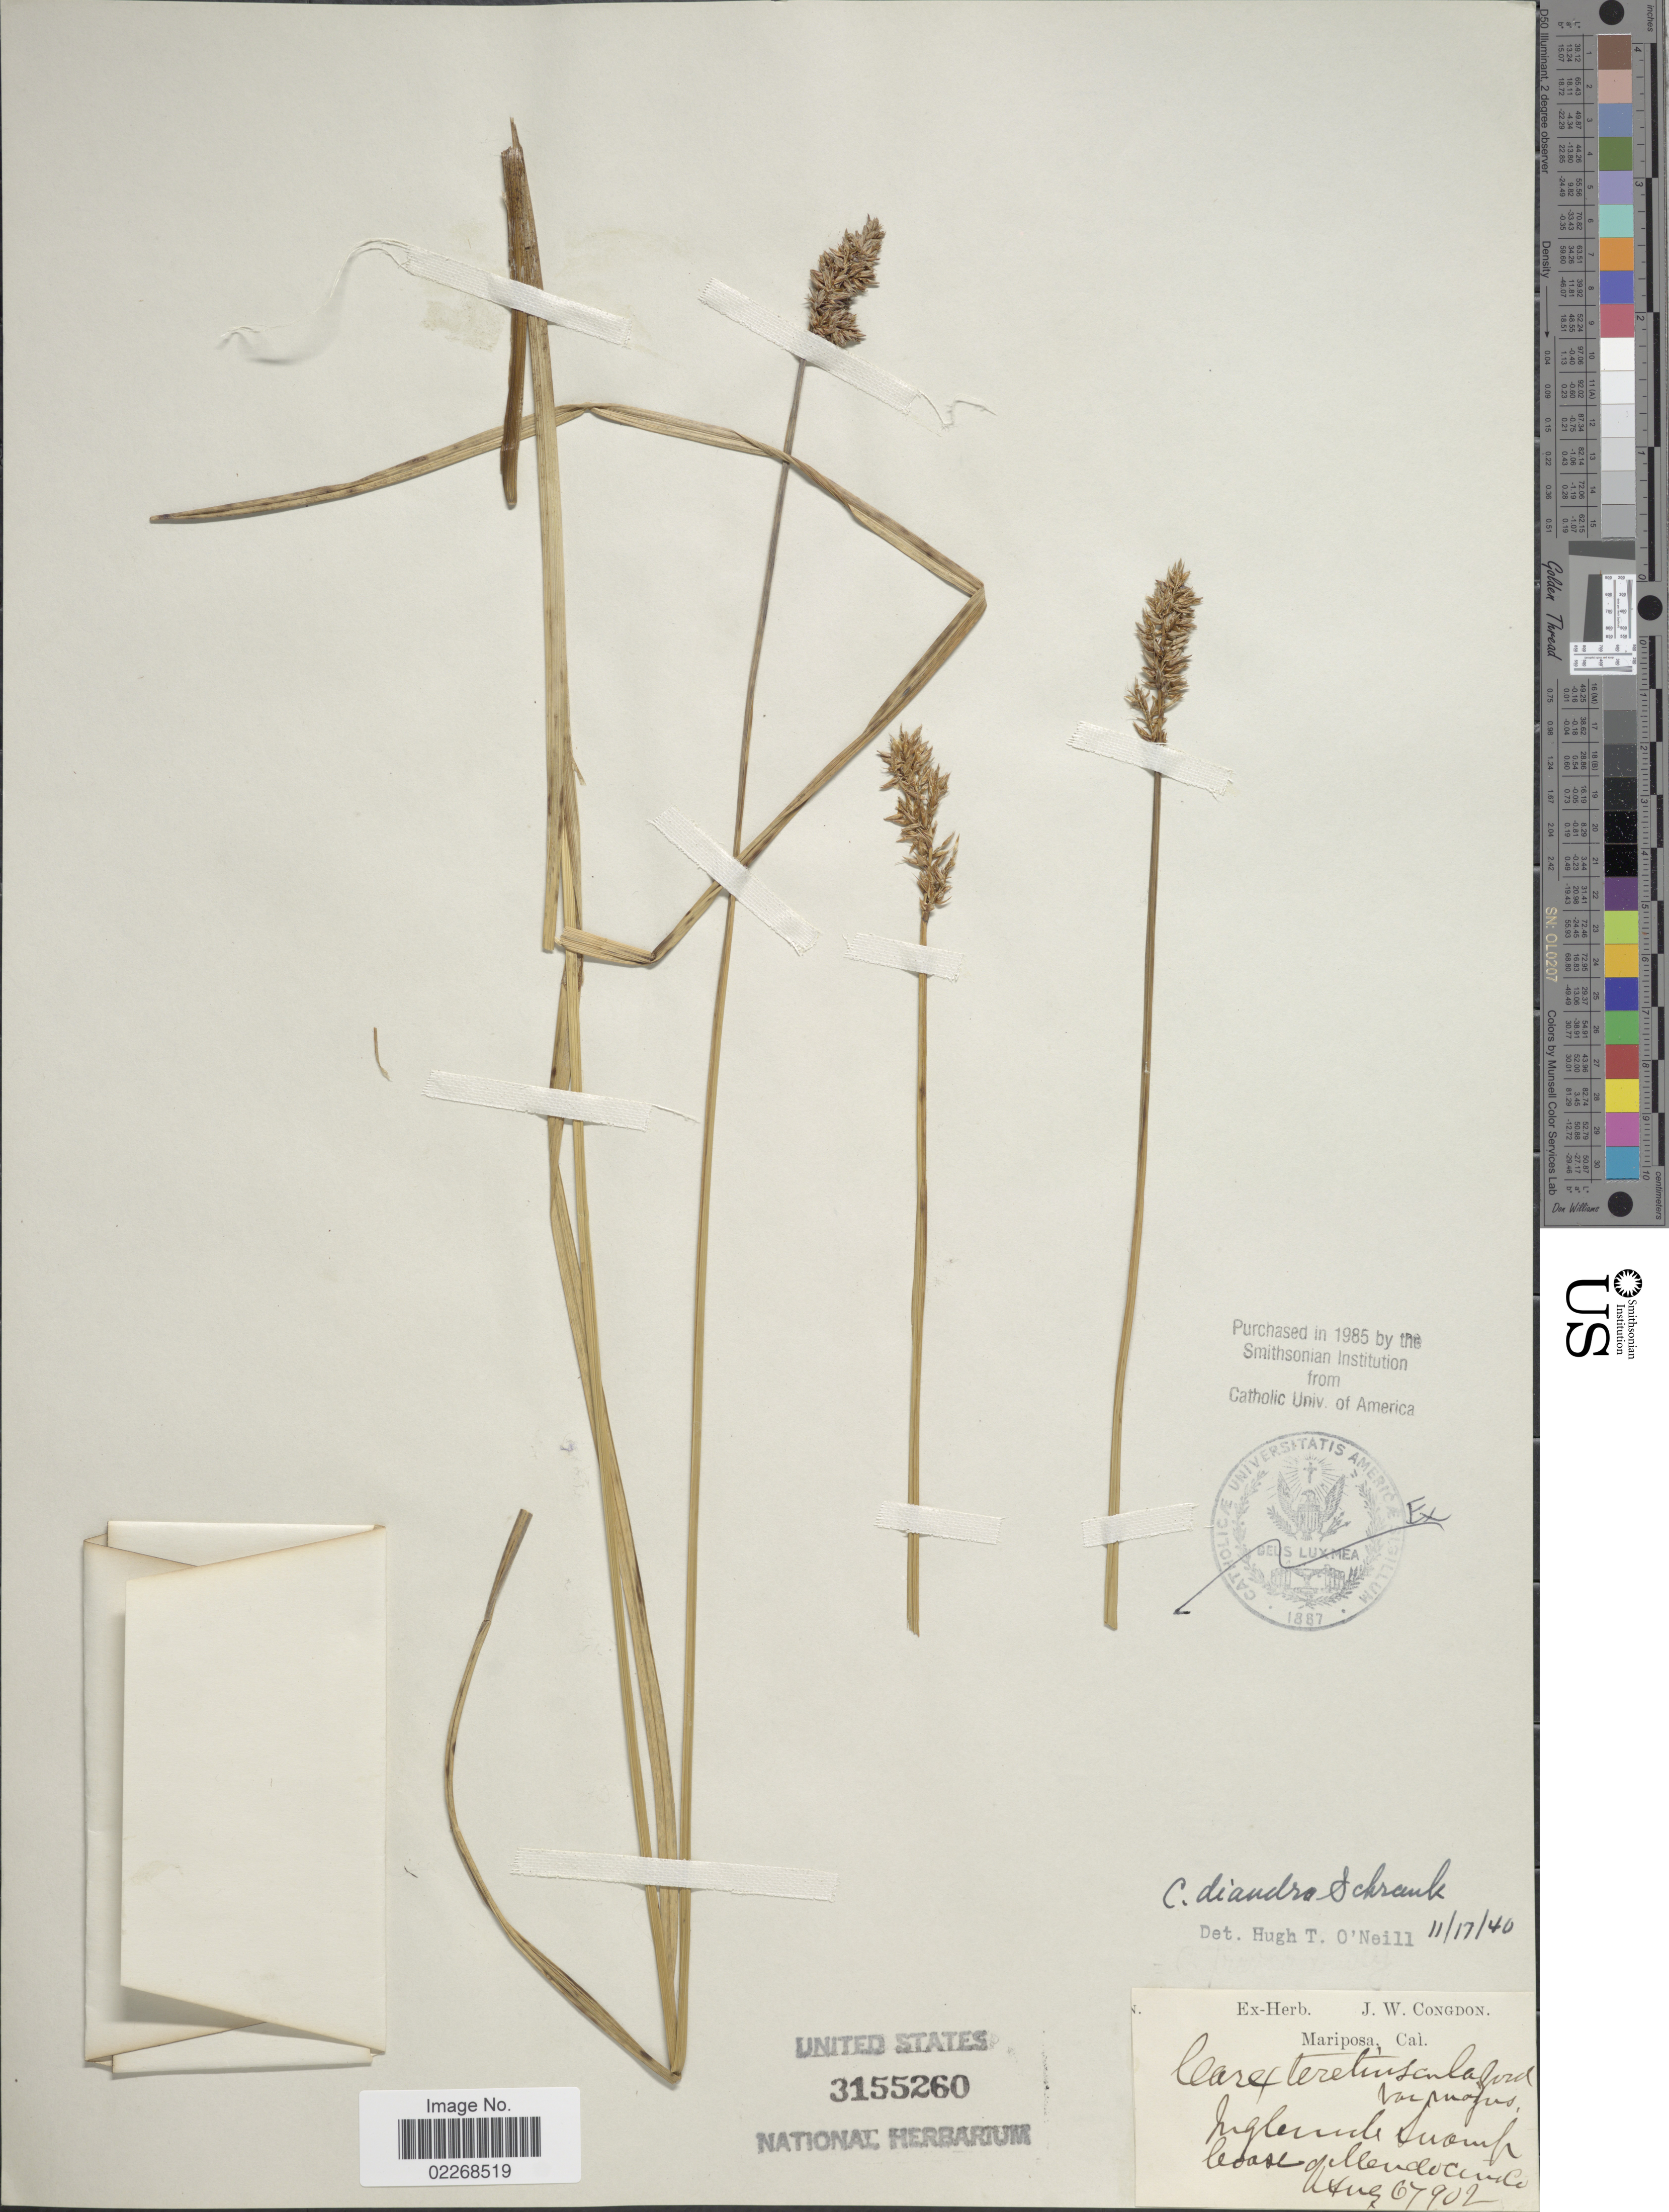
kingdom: Plantae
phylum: Tracheophyta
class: Liliopsida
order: Poales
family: Cyperaceae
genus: Carex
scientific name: Carex diandra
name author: Schrank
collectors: ex herb. J. W. Congdon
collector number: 67902?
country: United States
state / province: California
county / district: Mariposa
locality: Mariposa, swamp Coase Mendocinde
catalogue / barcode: US 3155260